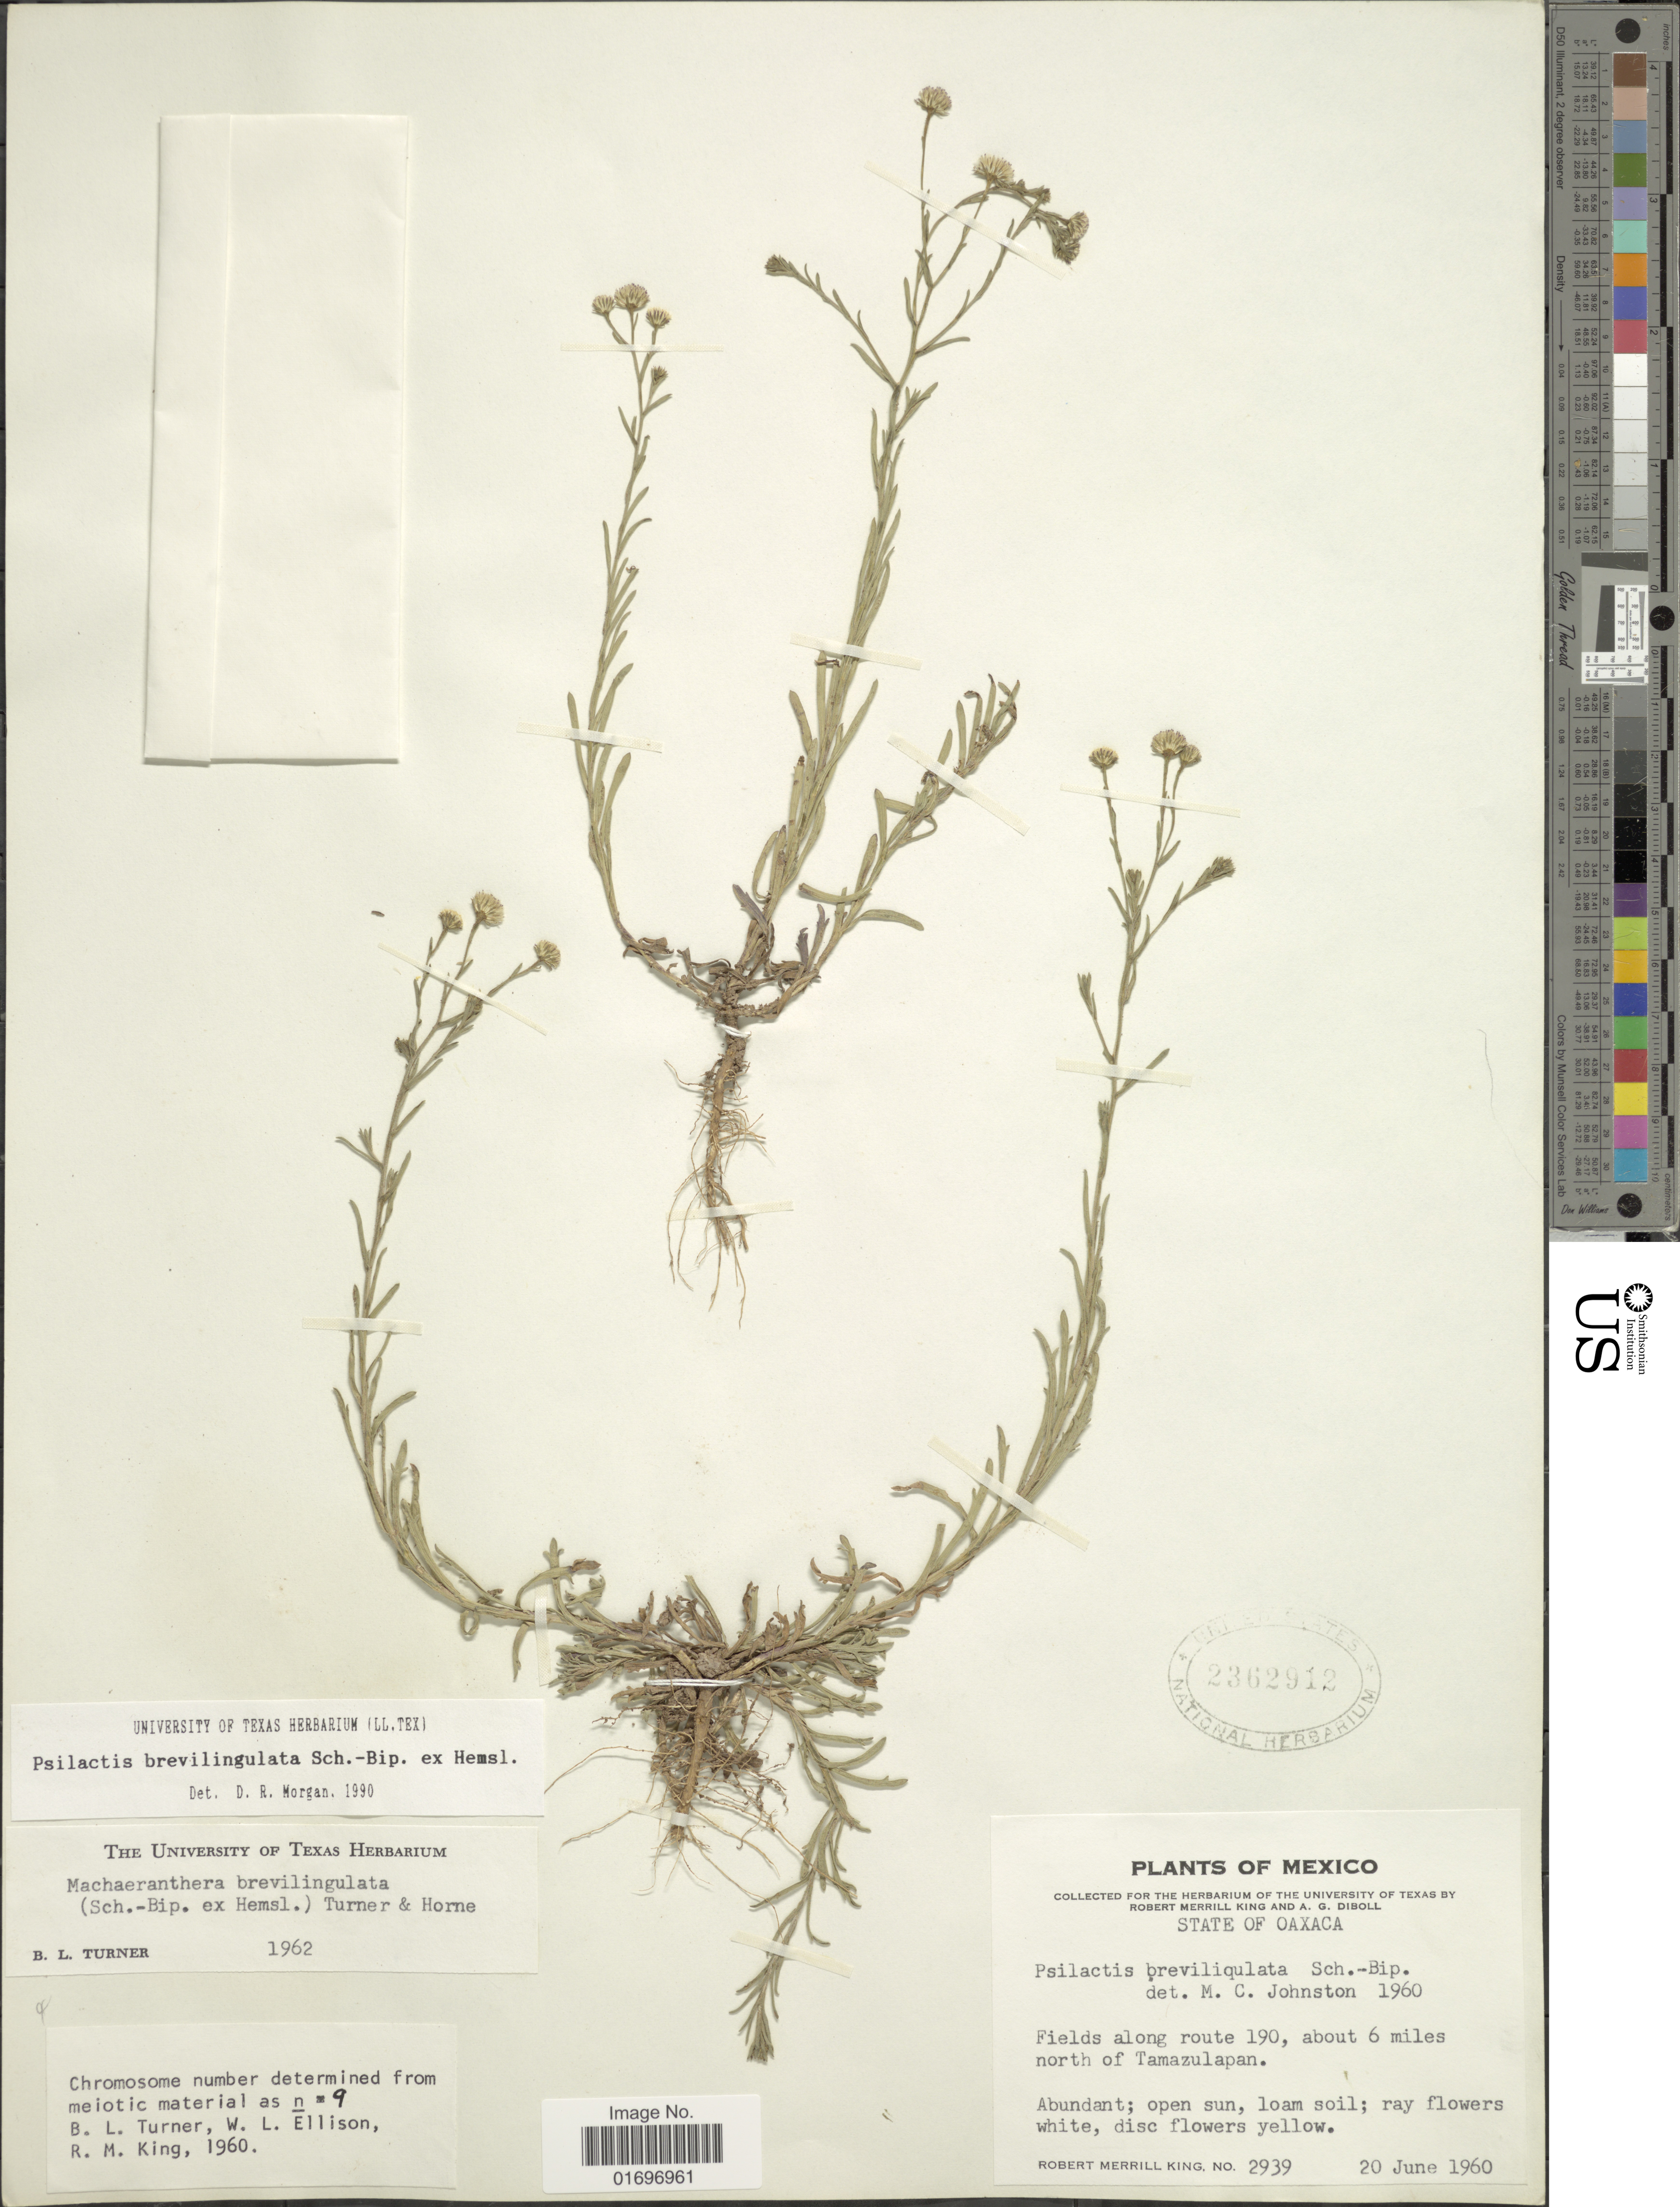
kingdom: Plantae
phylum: Tracheophyta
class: Magnoliopsida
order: Asterales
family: Asteraceae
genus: Psilactis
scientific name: Psilactis brevilingulata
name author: Sch. Bip. ex Hemsl.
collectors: R. M. King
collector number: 2939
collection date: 1960-06-20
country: Mexico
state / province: Oaxaca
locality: State of Oaxaca. Fields along route 190, about 6 miles north of Tamazulapan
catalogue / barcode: US 2362912